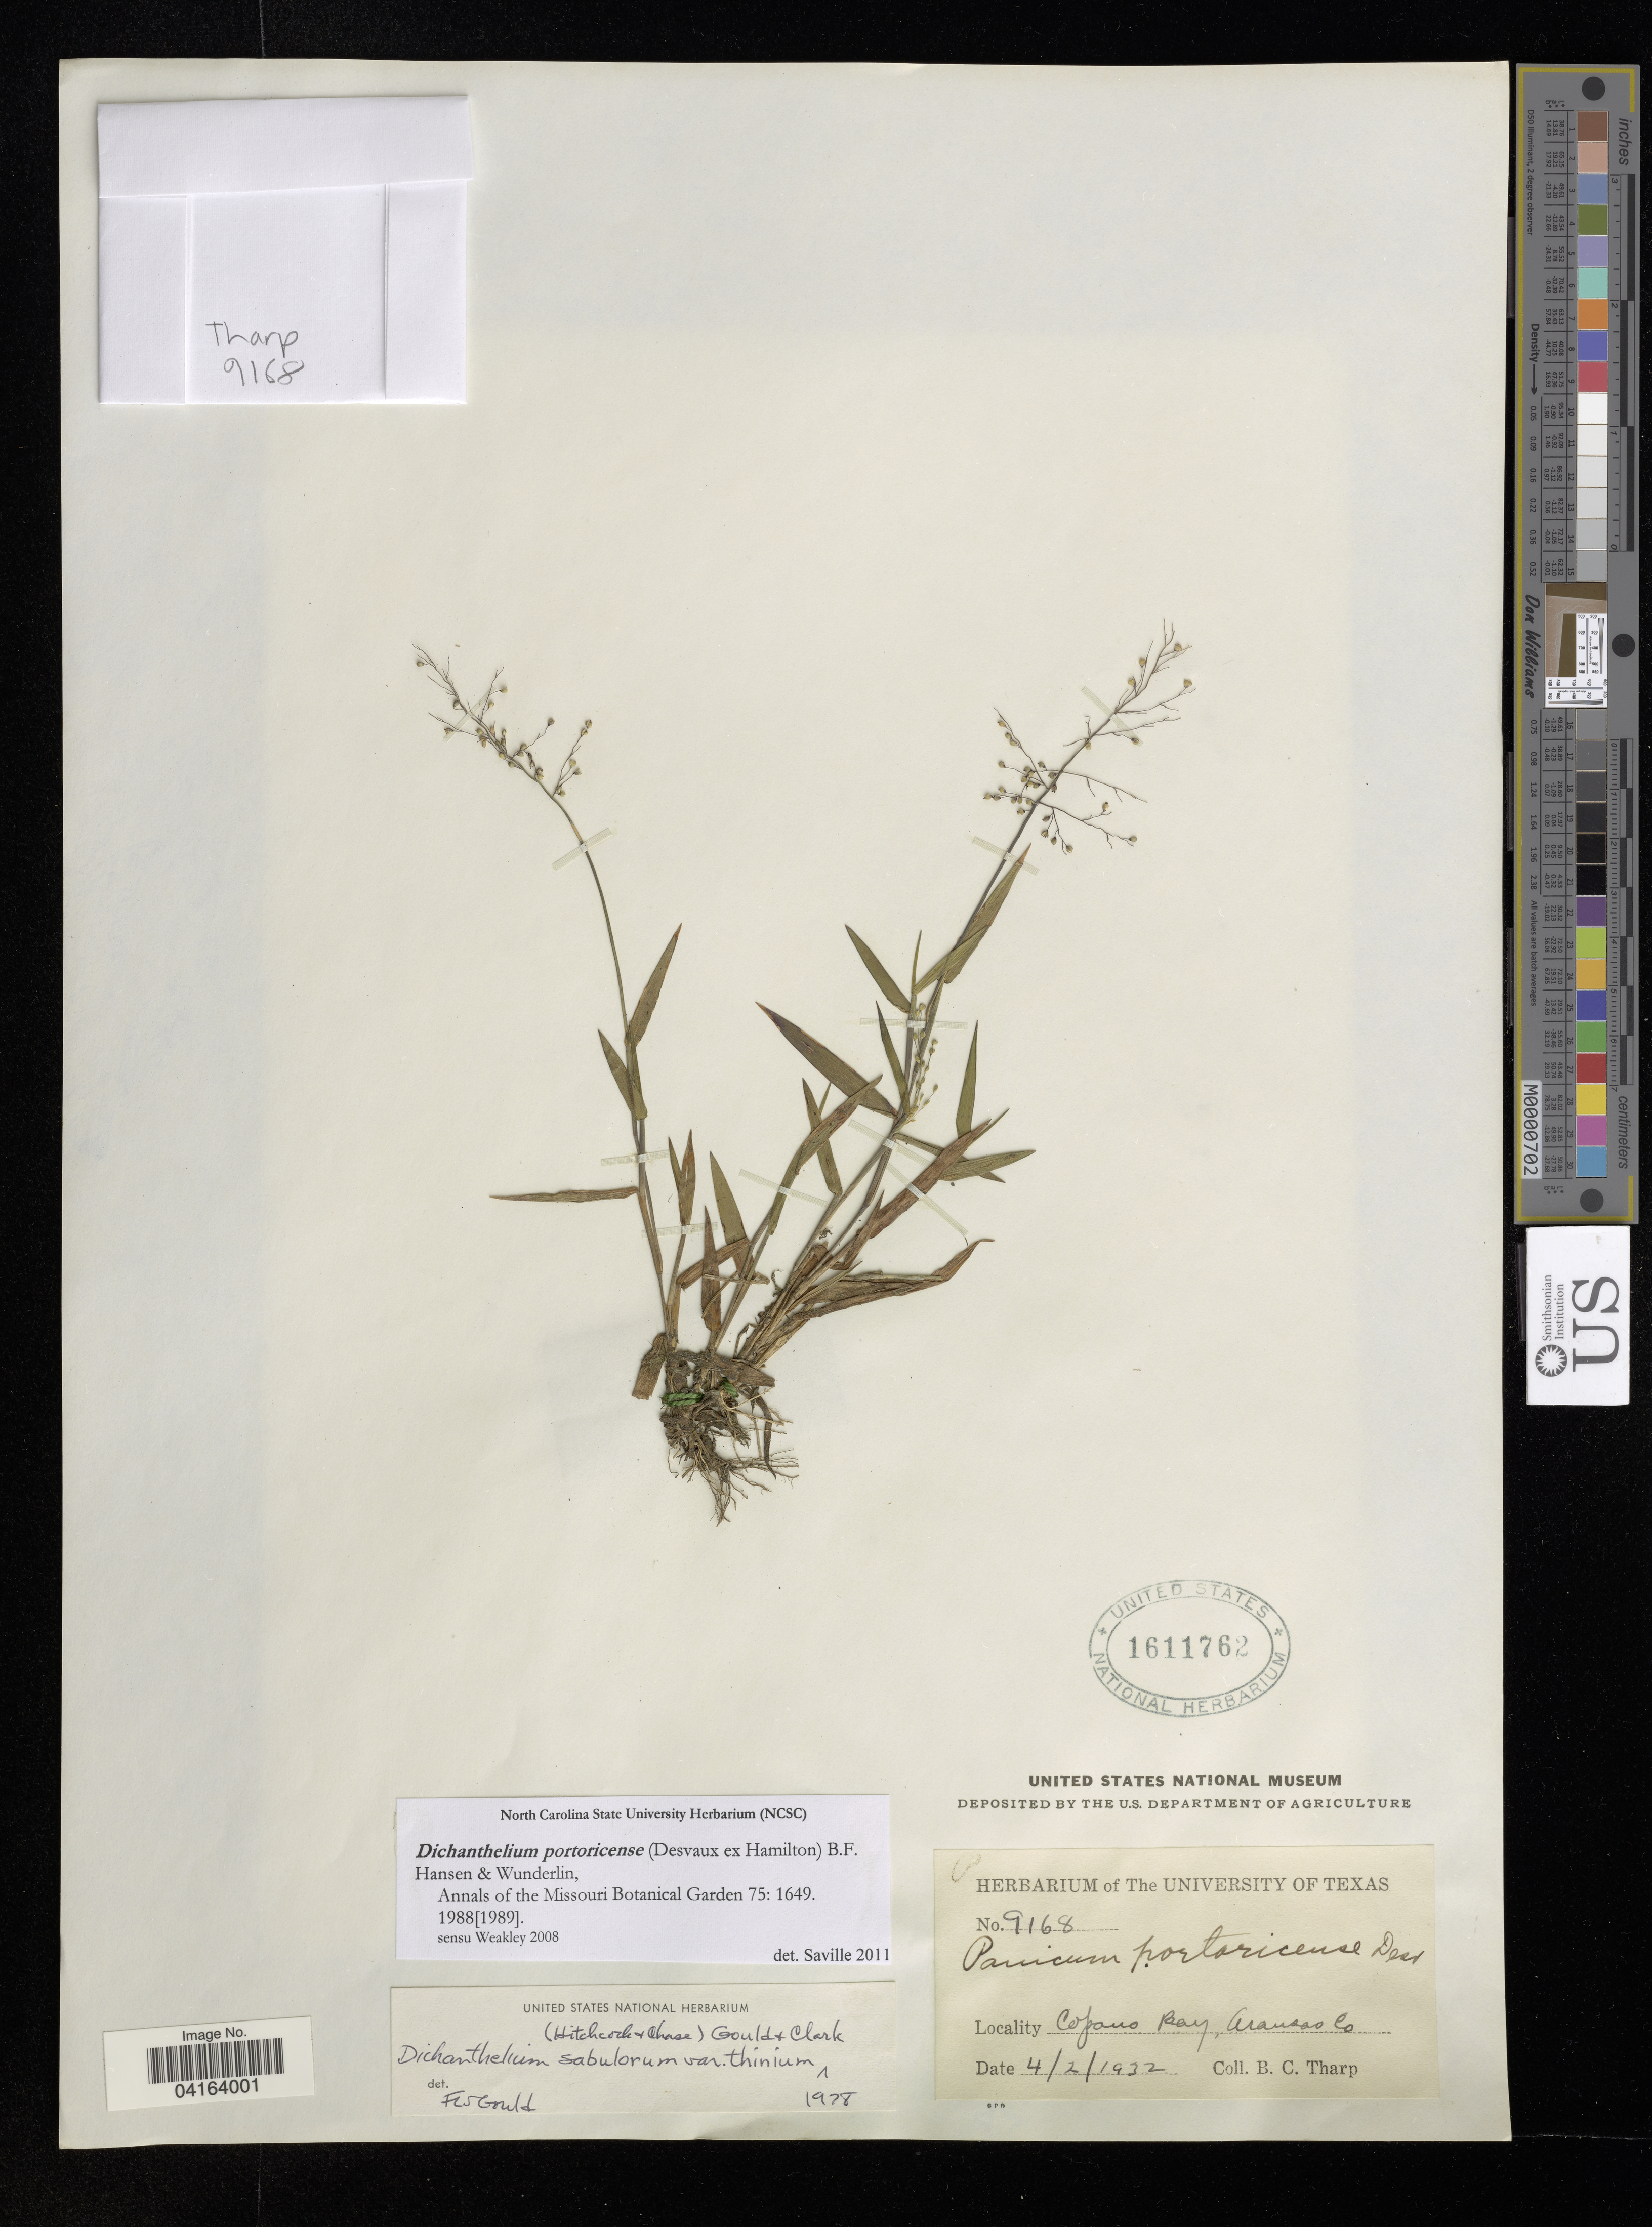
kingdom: Plantae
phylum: Tracheophyta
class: Liliopsida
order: Poales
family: Poaceae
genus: Dichanthelium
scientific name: Dichanthelium portoricense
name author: (Desv. ex Ham.) B.F. Hansen & Wunderlin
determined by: Saville, A. C., (NCSC), North Carolina State University (UNITED STATES)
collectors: B. Tharp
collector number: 9168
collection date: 1932-02-04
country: United States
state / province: Texas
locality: Copano Bay, Aransas Co.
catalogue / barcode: US 1611762